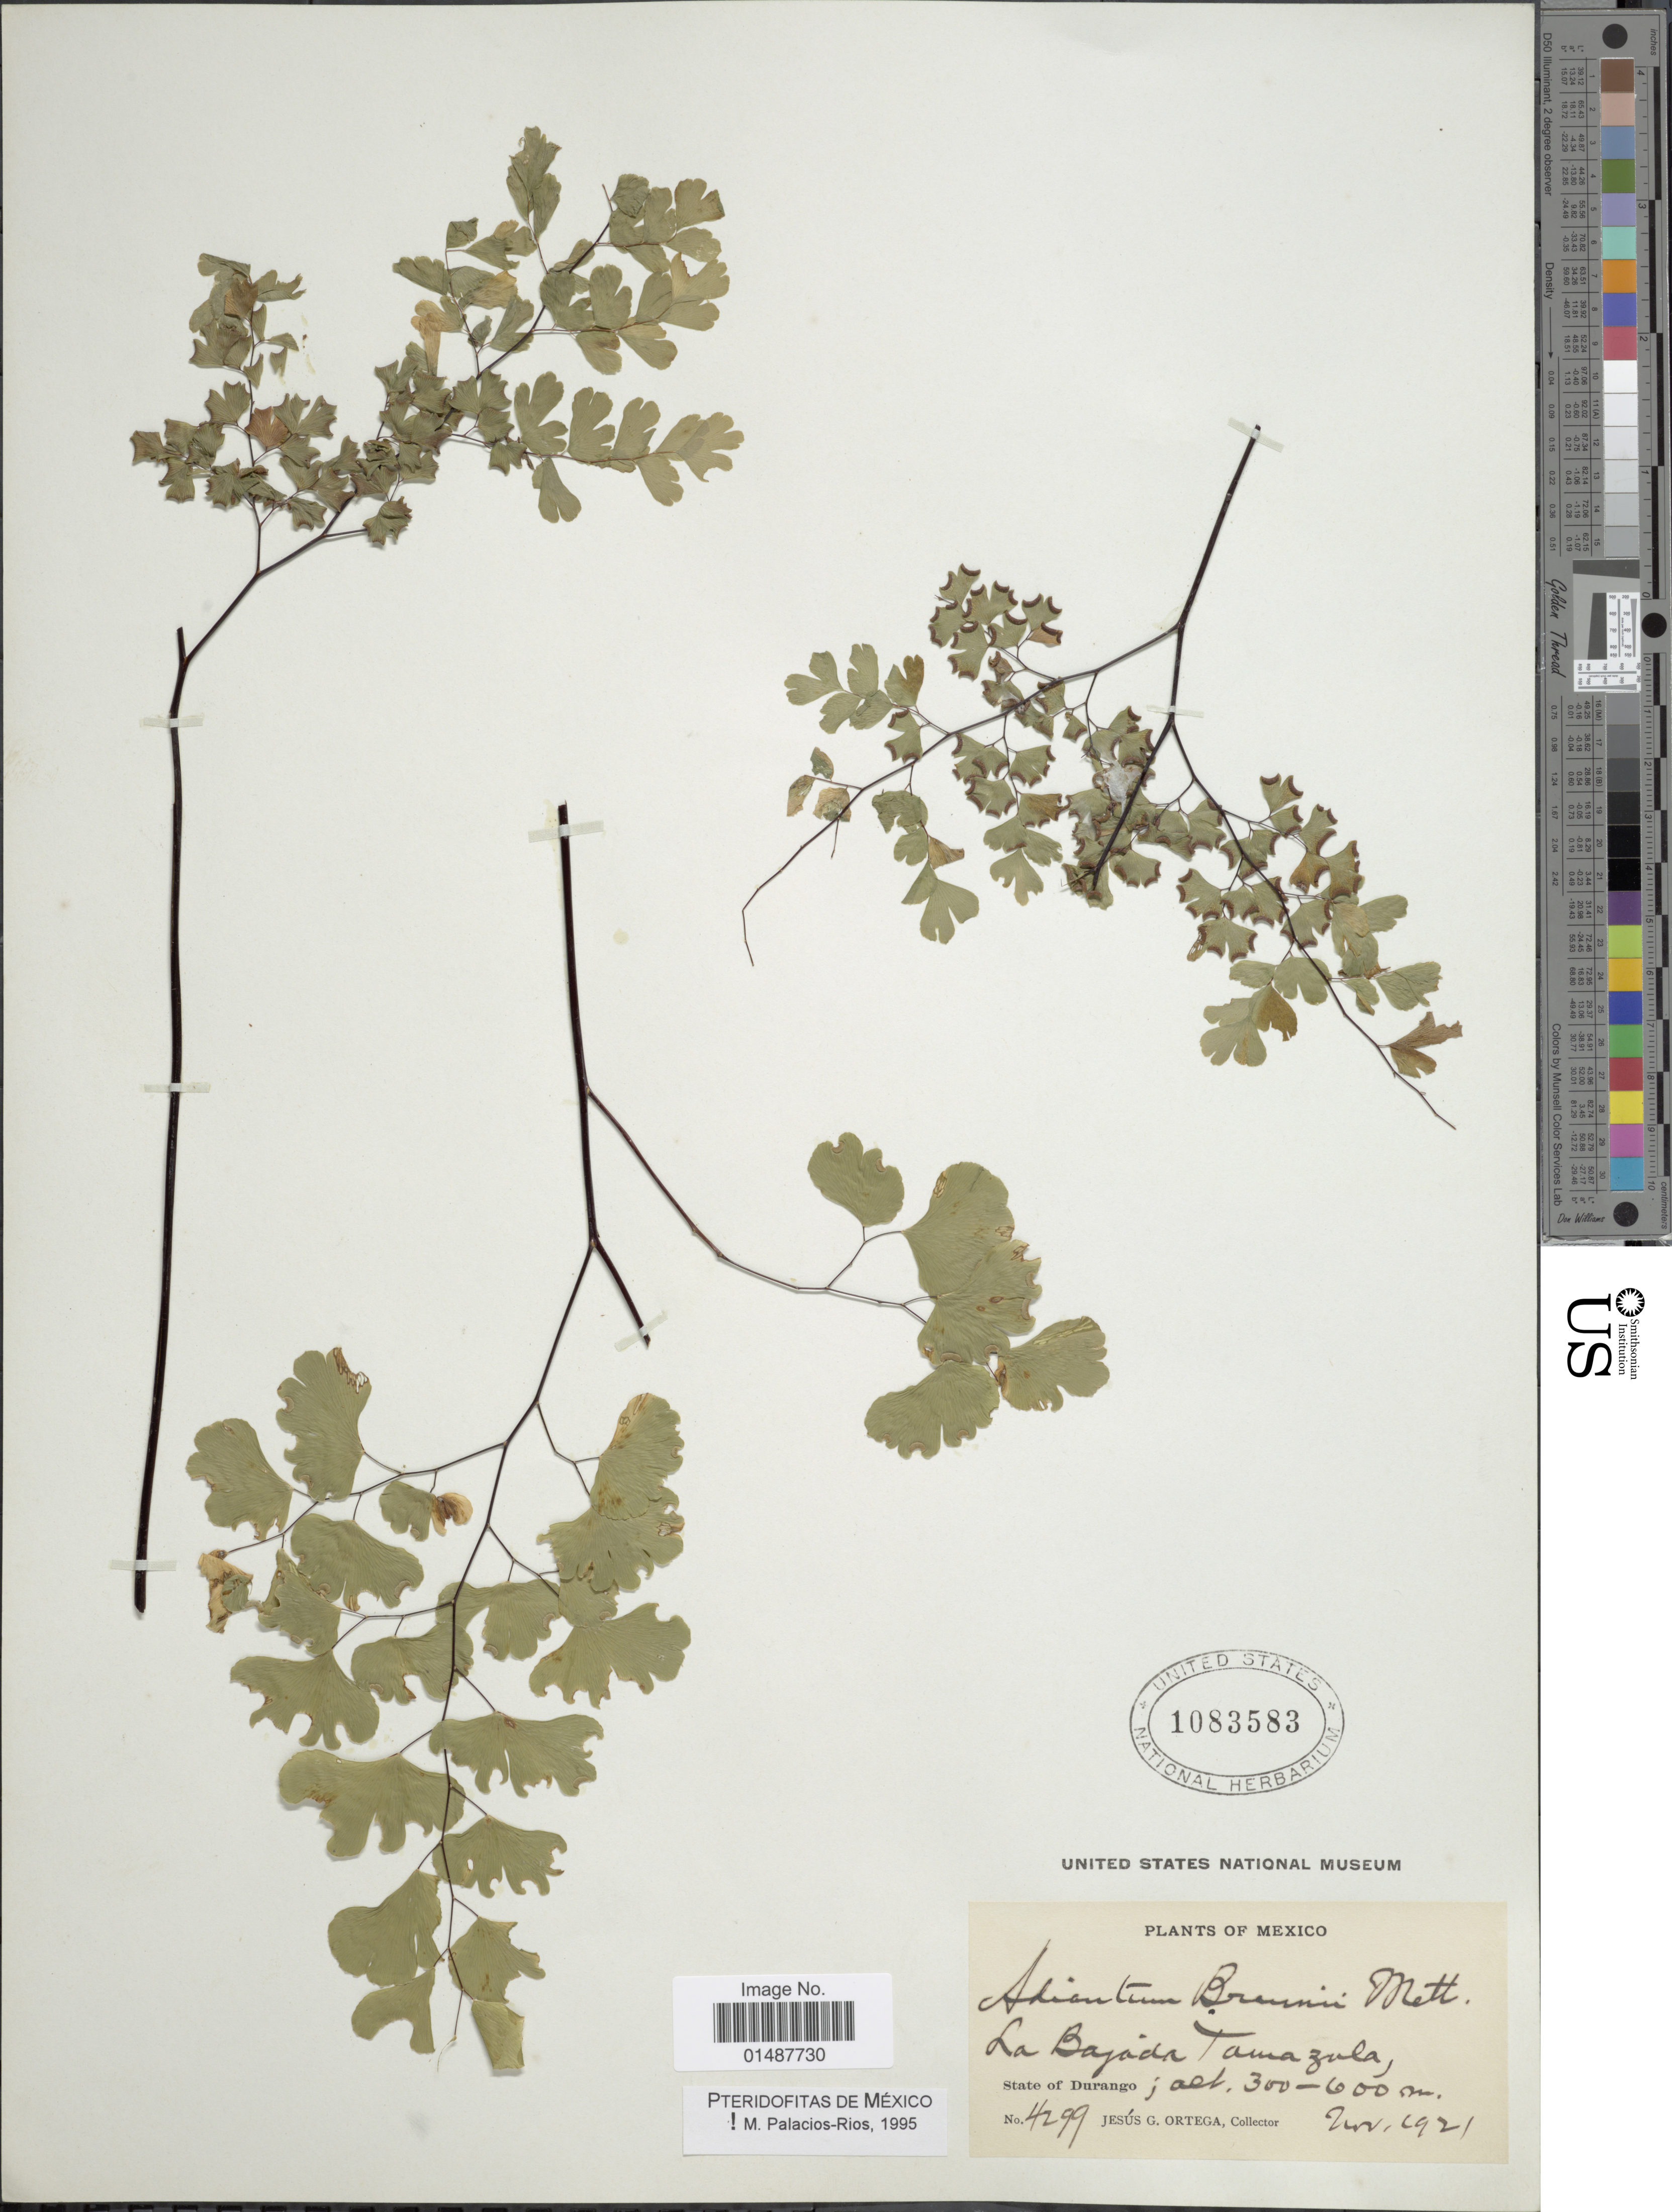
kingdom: Plantae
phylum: Tracheophyta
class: Polypodiopsida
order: Polypodiales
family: Pteridaceae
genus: Adiantum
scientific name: Adiantum braunii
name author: Mett. ex Kuhn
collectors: J. Ortega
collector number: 4299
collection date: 1921-11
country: Mexico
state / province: Durango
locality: La Bajada Tamazula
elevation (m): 300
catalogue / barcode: US 1083583